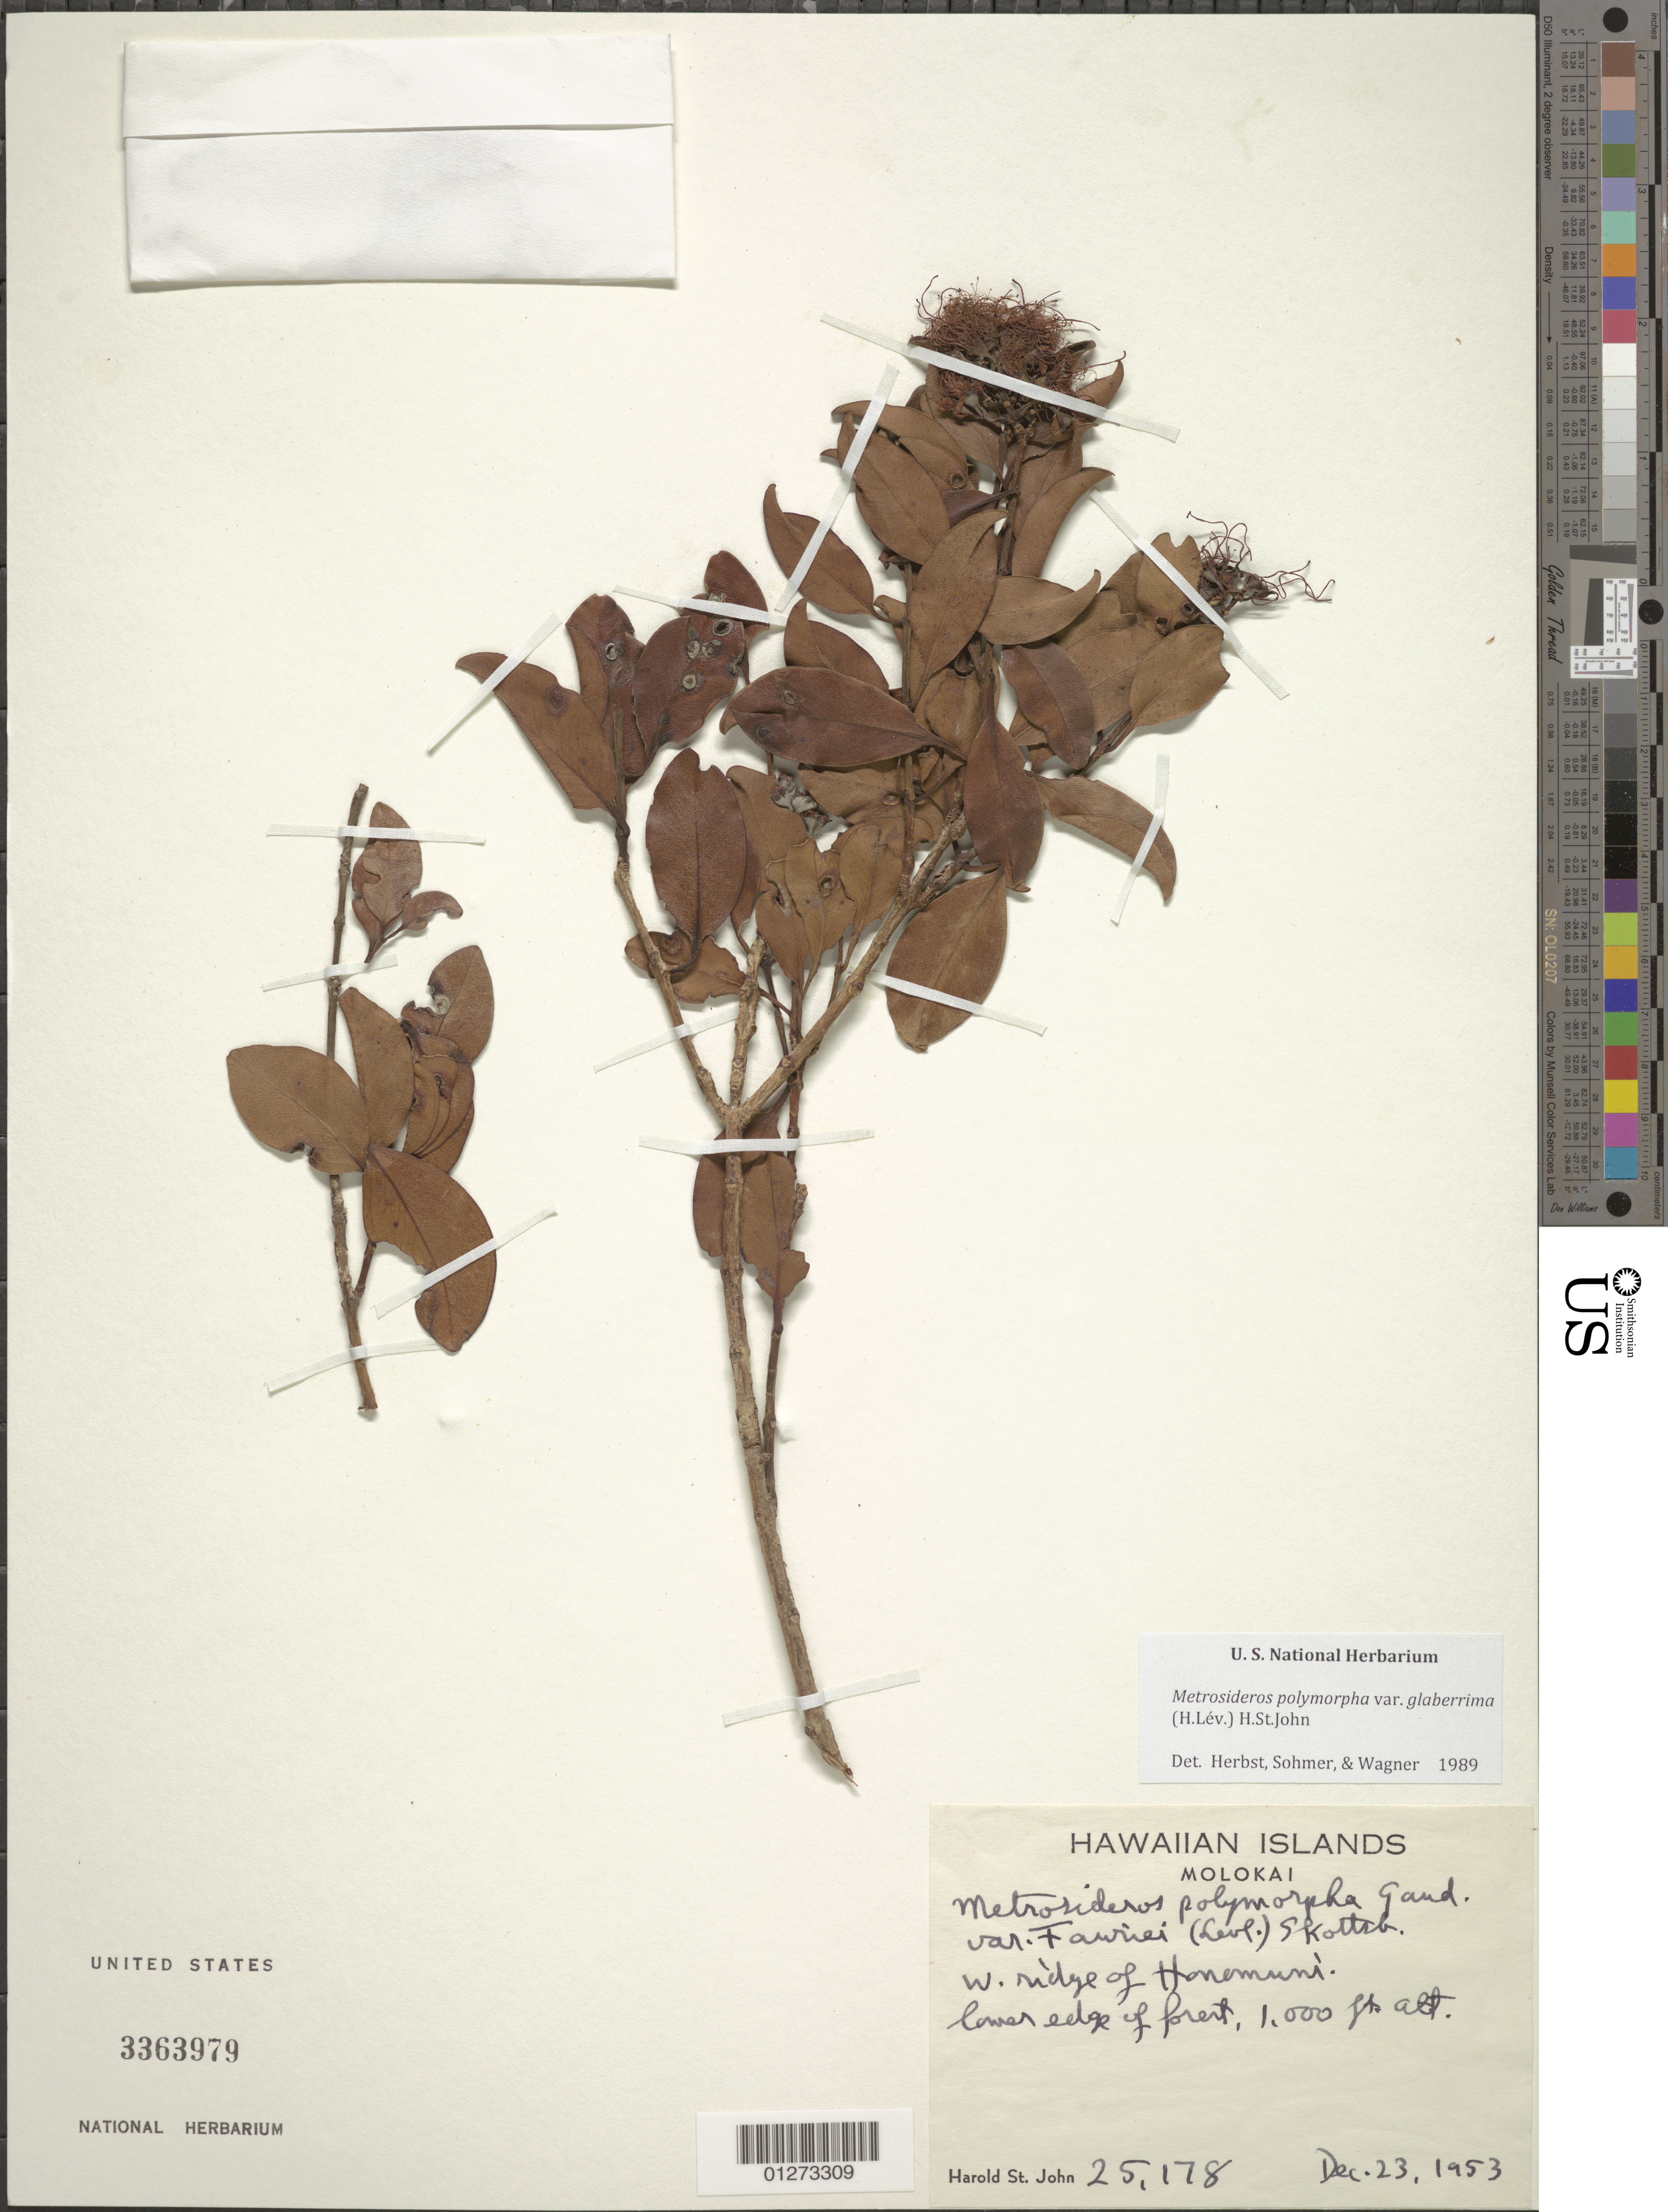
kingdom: Plantae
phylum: Tracheophyta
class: Magnoliopsida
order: Myrtales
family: Myrtaceae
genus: Metrosideros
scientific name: Metrosideros polymorpha var. glaberrima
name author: (H. Lév.) H. St. John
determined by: Herbst, D. R.; Sohmer, S. H.; Wagner, W. L.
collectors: H. St. John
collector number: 25178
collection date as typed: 23 Dec 1953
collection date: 1953-12-23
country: United States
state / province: Hawaii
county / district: Maui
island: Moloka'i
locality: W ridge of Honomuni.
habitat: Lower edge of forest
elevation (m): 304.8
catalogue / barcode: US 3363979